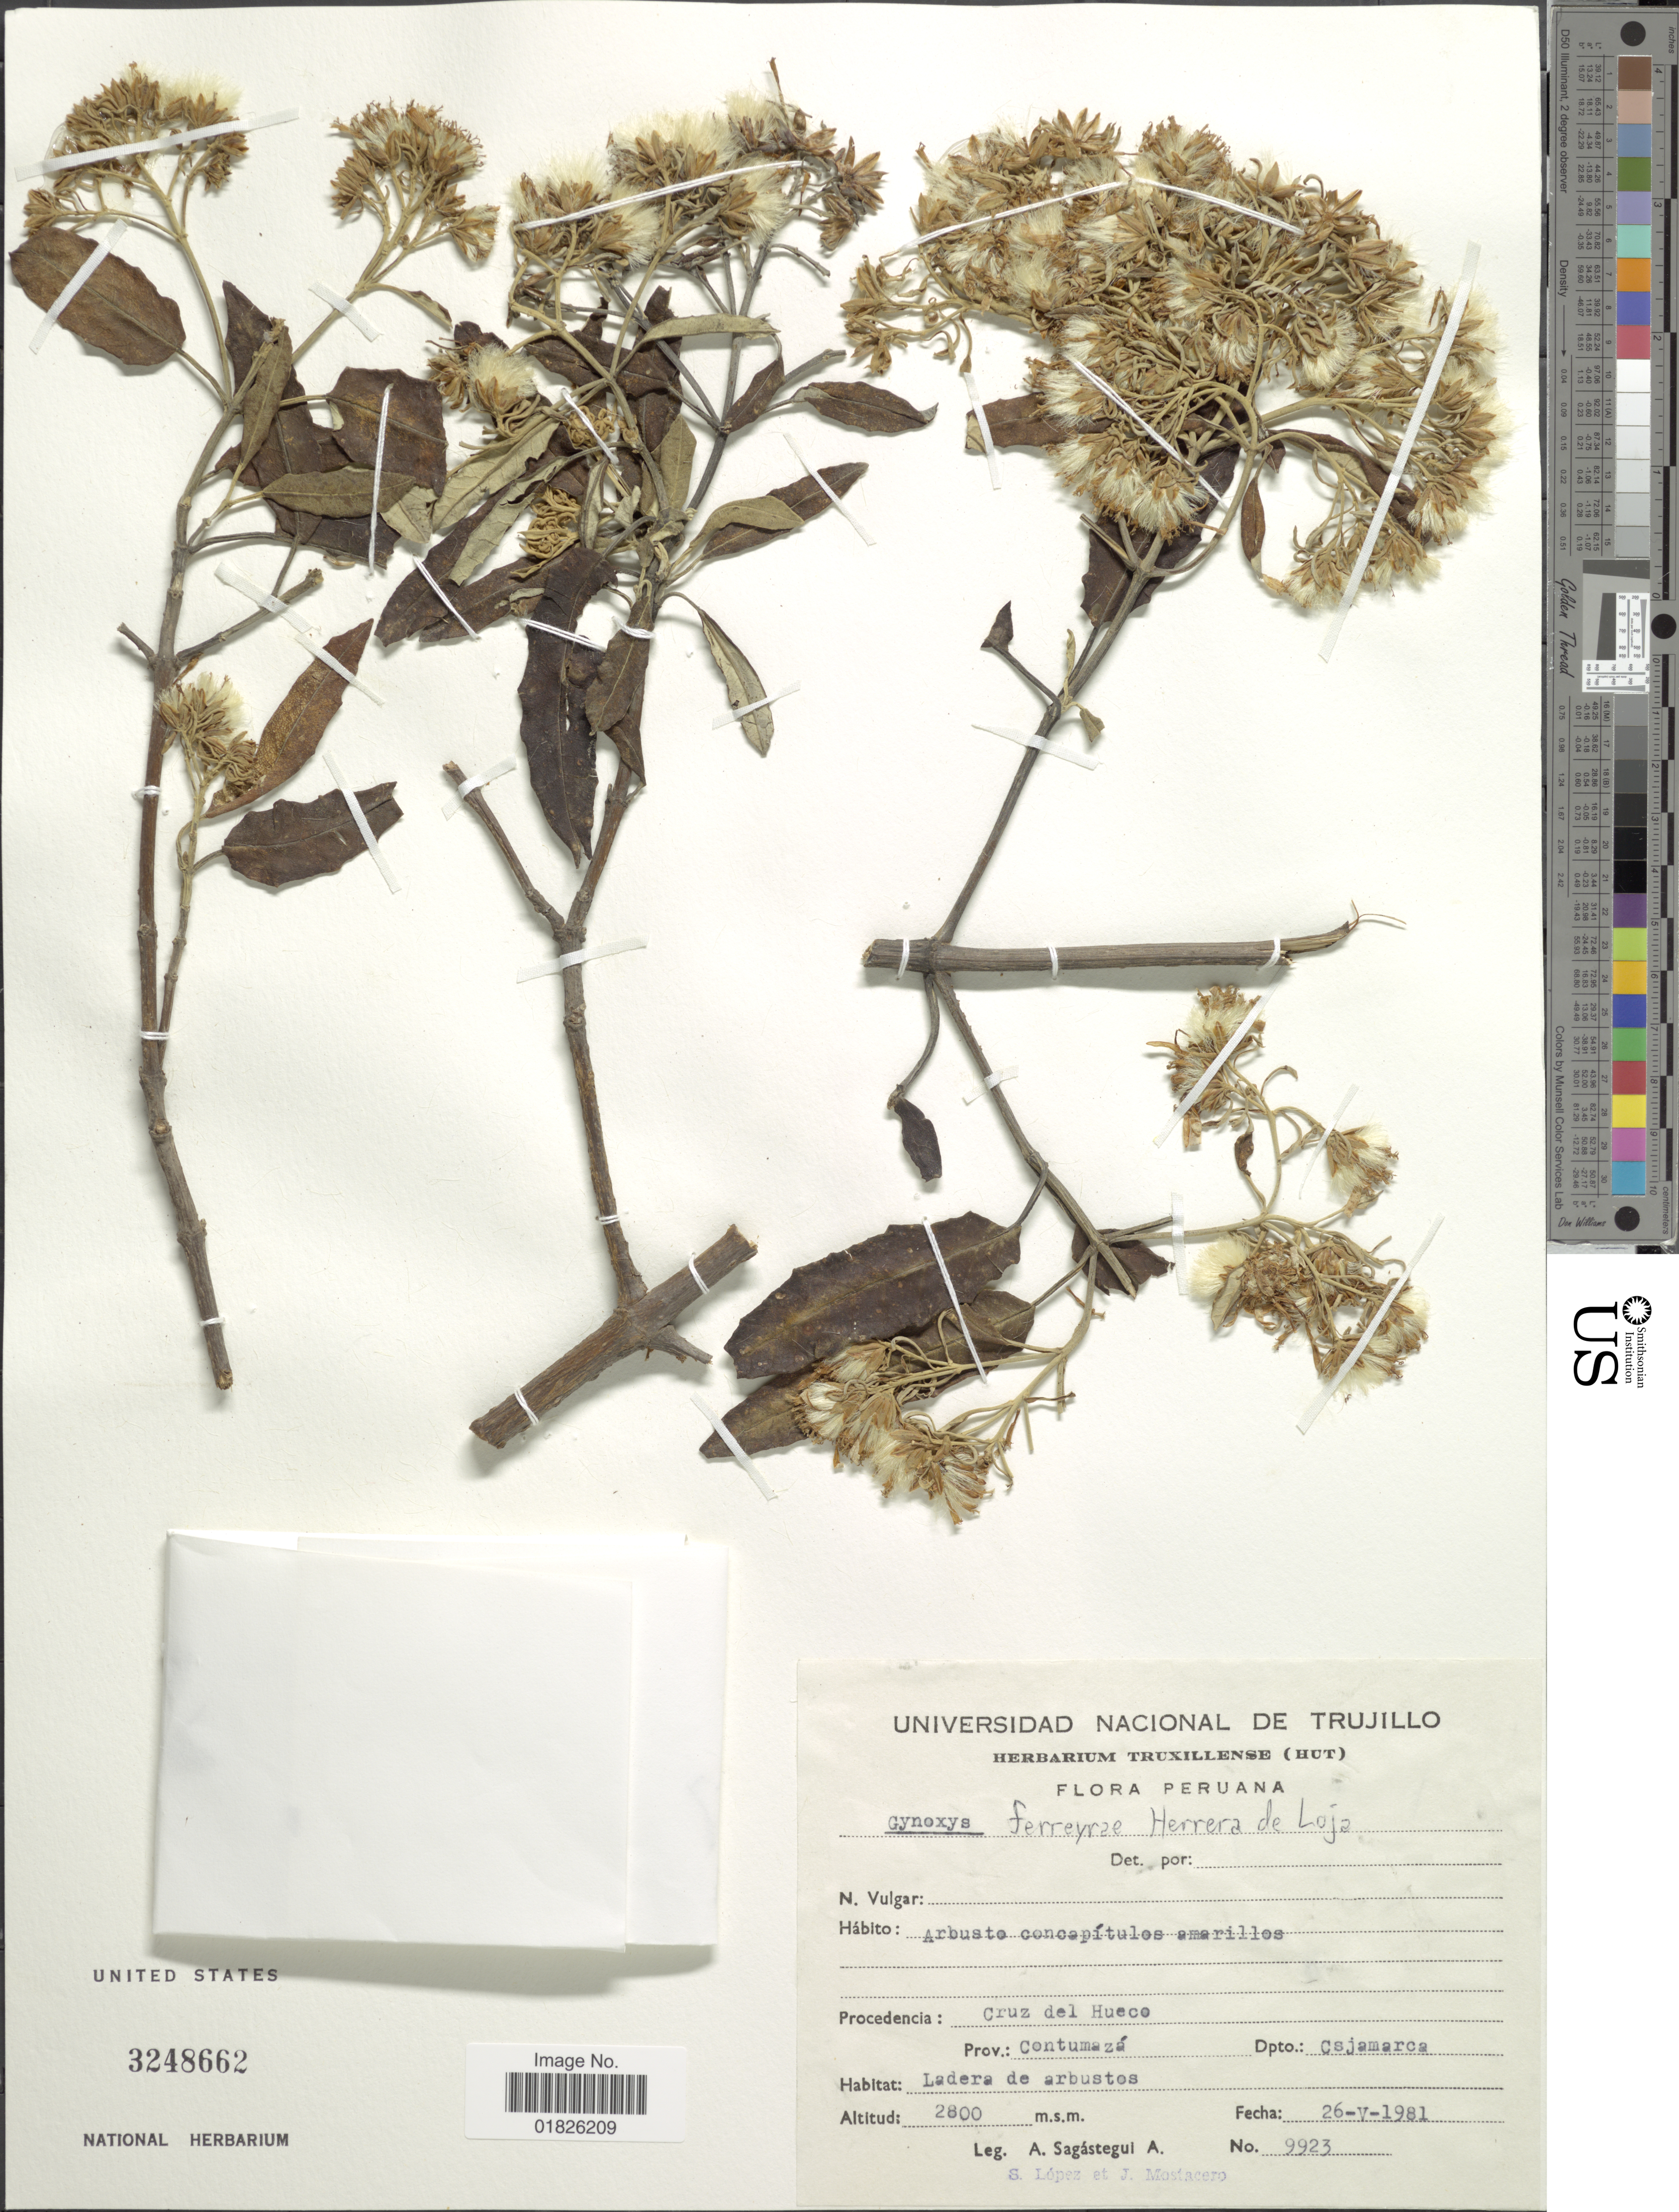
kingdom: Plantae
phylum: Tracheophyta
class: Magnoliopsida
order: Asterales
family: Asteraceae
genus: Gynoxys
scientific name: Gynoxys ferreyrae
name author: B. Herrera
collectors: A. Sagástegui A., S. Lopez & J. Mostacero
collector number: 9923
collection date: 1981-05-26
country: Peru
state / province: Cajamarca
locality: Cruz del Hueco, Prov.: Contumaza.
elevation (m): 2800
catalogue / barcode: US 3248662